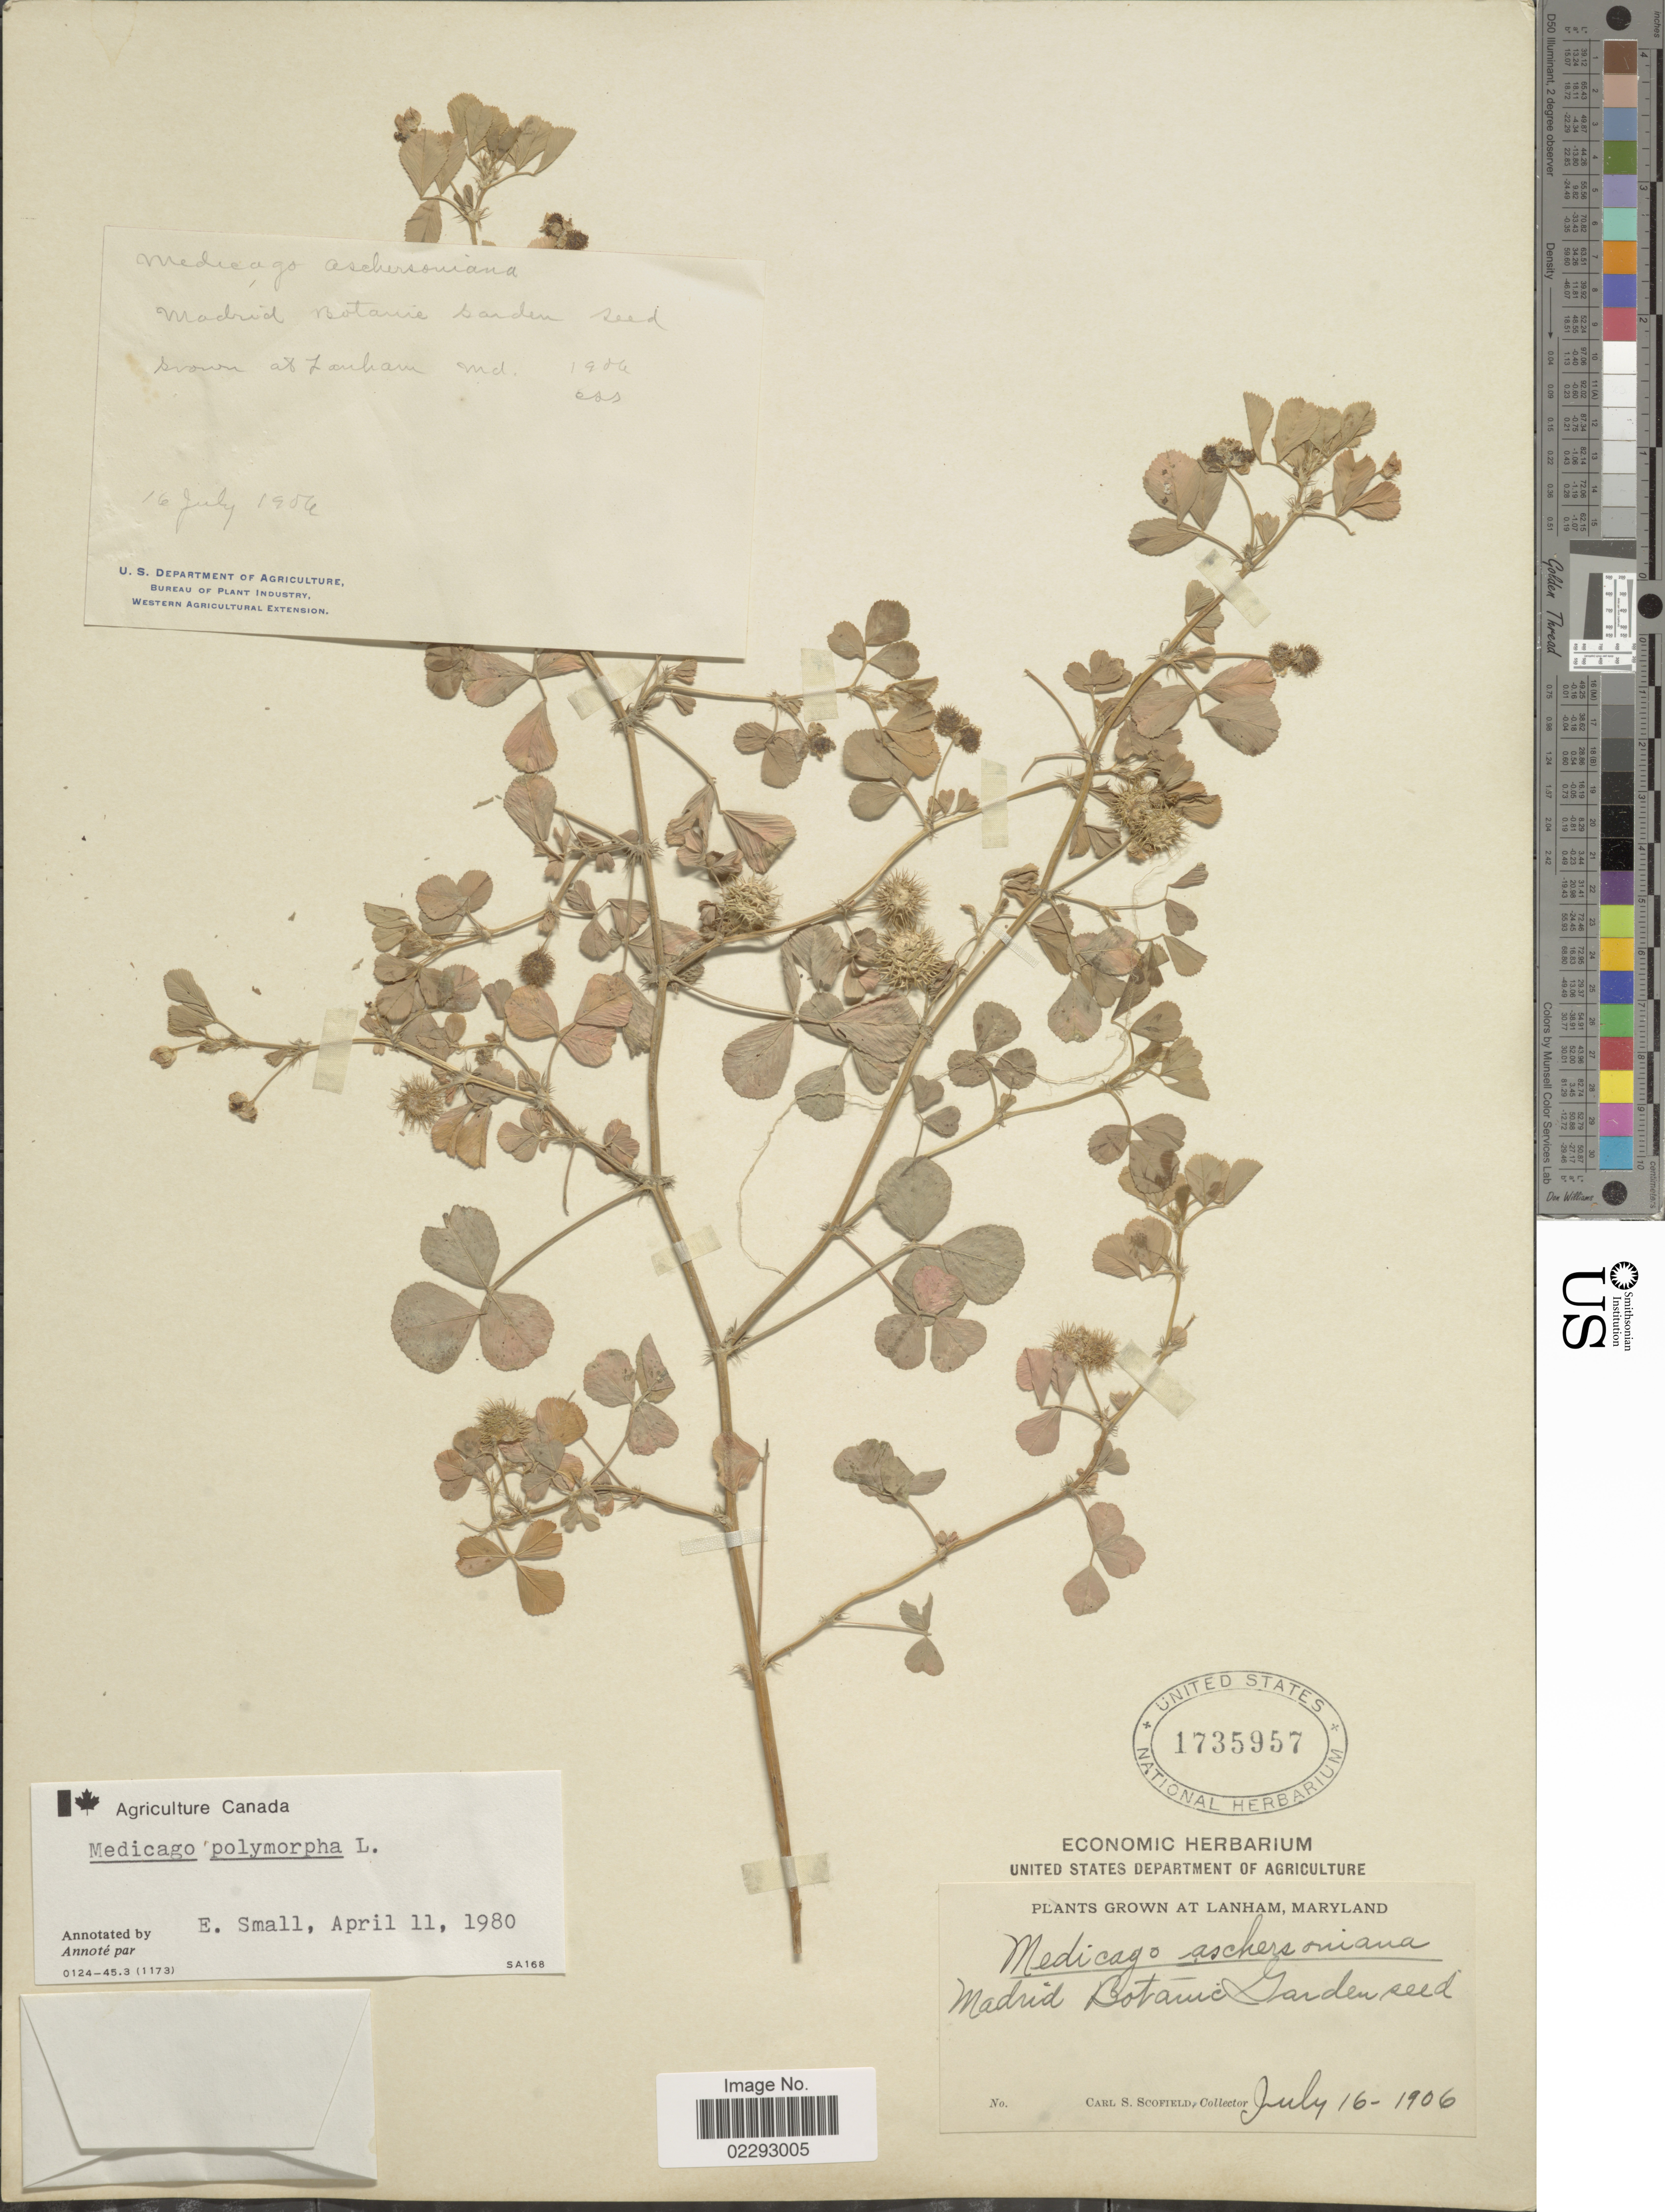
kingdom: Plantae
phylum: Tracheophyta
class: Magnoliopsida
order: Fabales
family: Fabaceae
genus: Medicago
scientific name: Medicago polymorpha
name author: L.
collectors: C. Scofield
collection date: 1906-07-16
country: United States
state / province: Maryland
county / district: Prince George's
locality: Lanham, Maryland.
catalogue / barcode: US 1735957